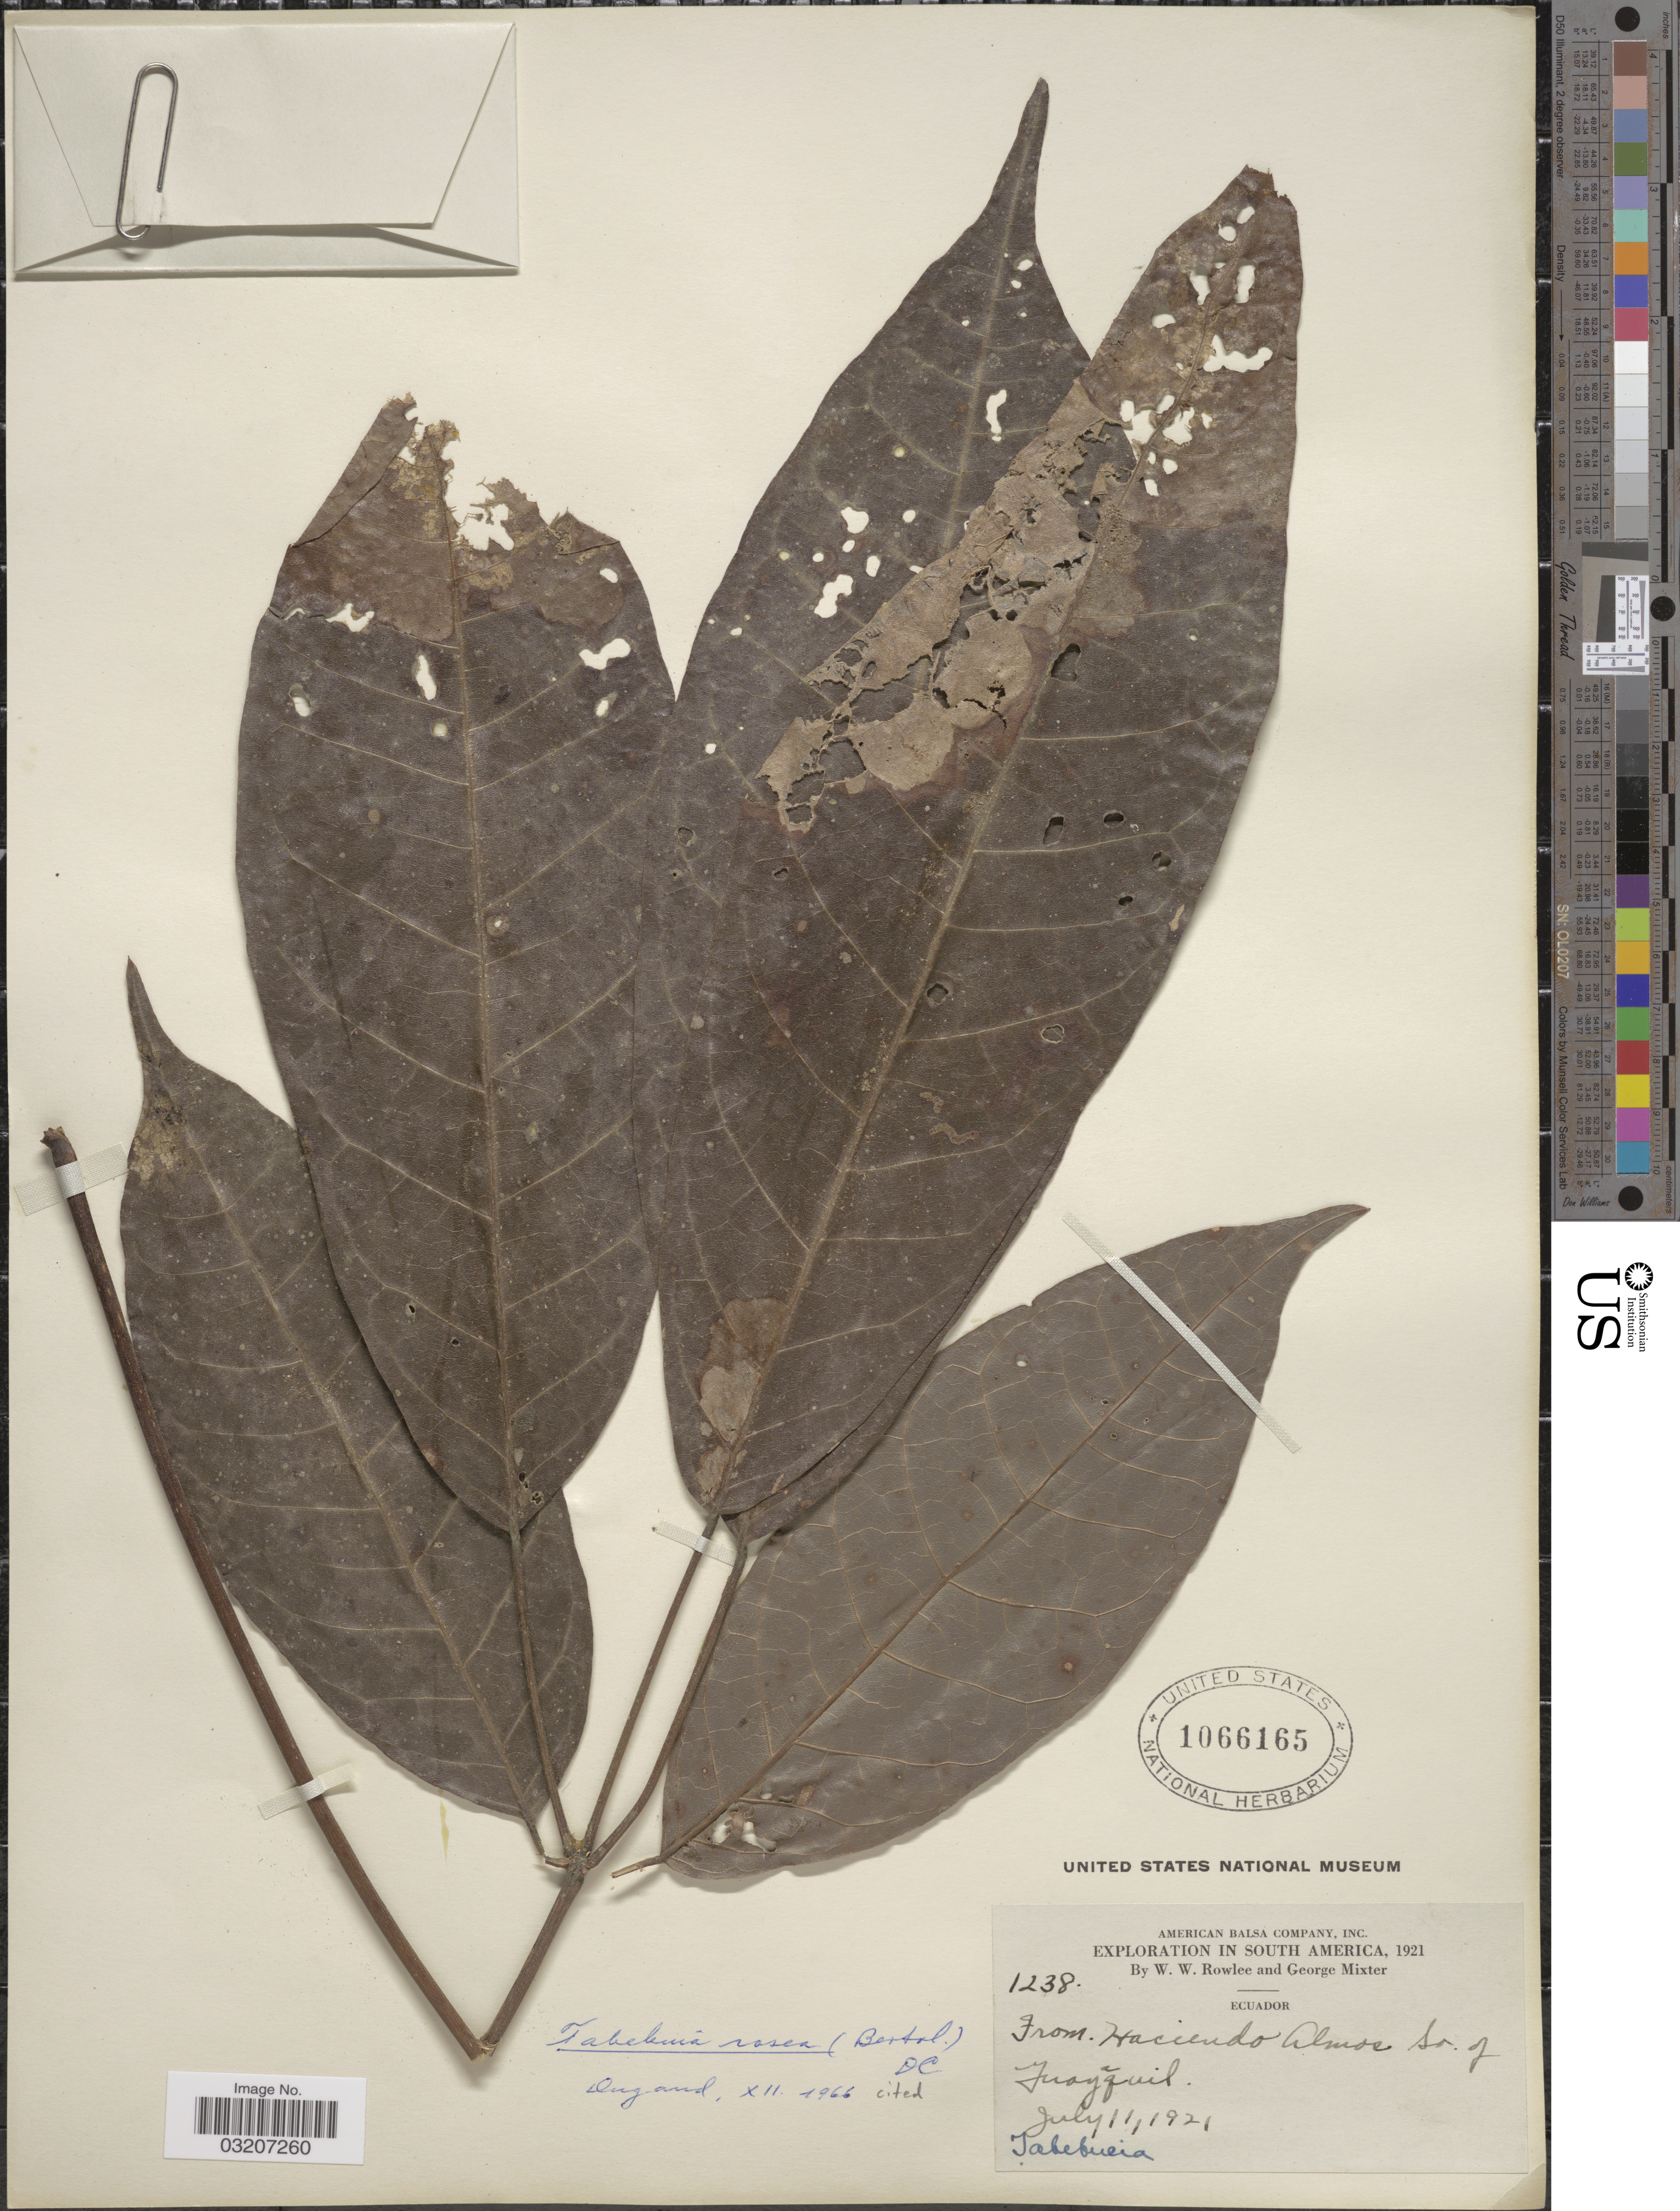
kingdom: Plantae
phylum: Tracheophyta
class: Magnoliopsida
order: Lamiales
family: Bignoniaceae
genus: Tabebuia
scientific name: Tabebuia rosea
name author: (Bertol.) DC.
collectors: W. W. Rowlee & G. Mixter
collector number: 1238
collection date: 1921-07-11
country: Ecuador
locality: Haciendo Almos So. of Guayaquil.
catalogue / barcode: US 1066165